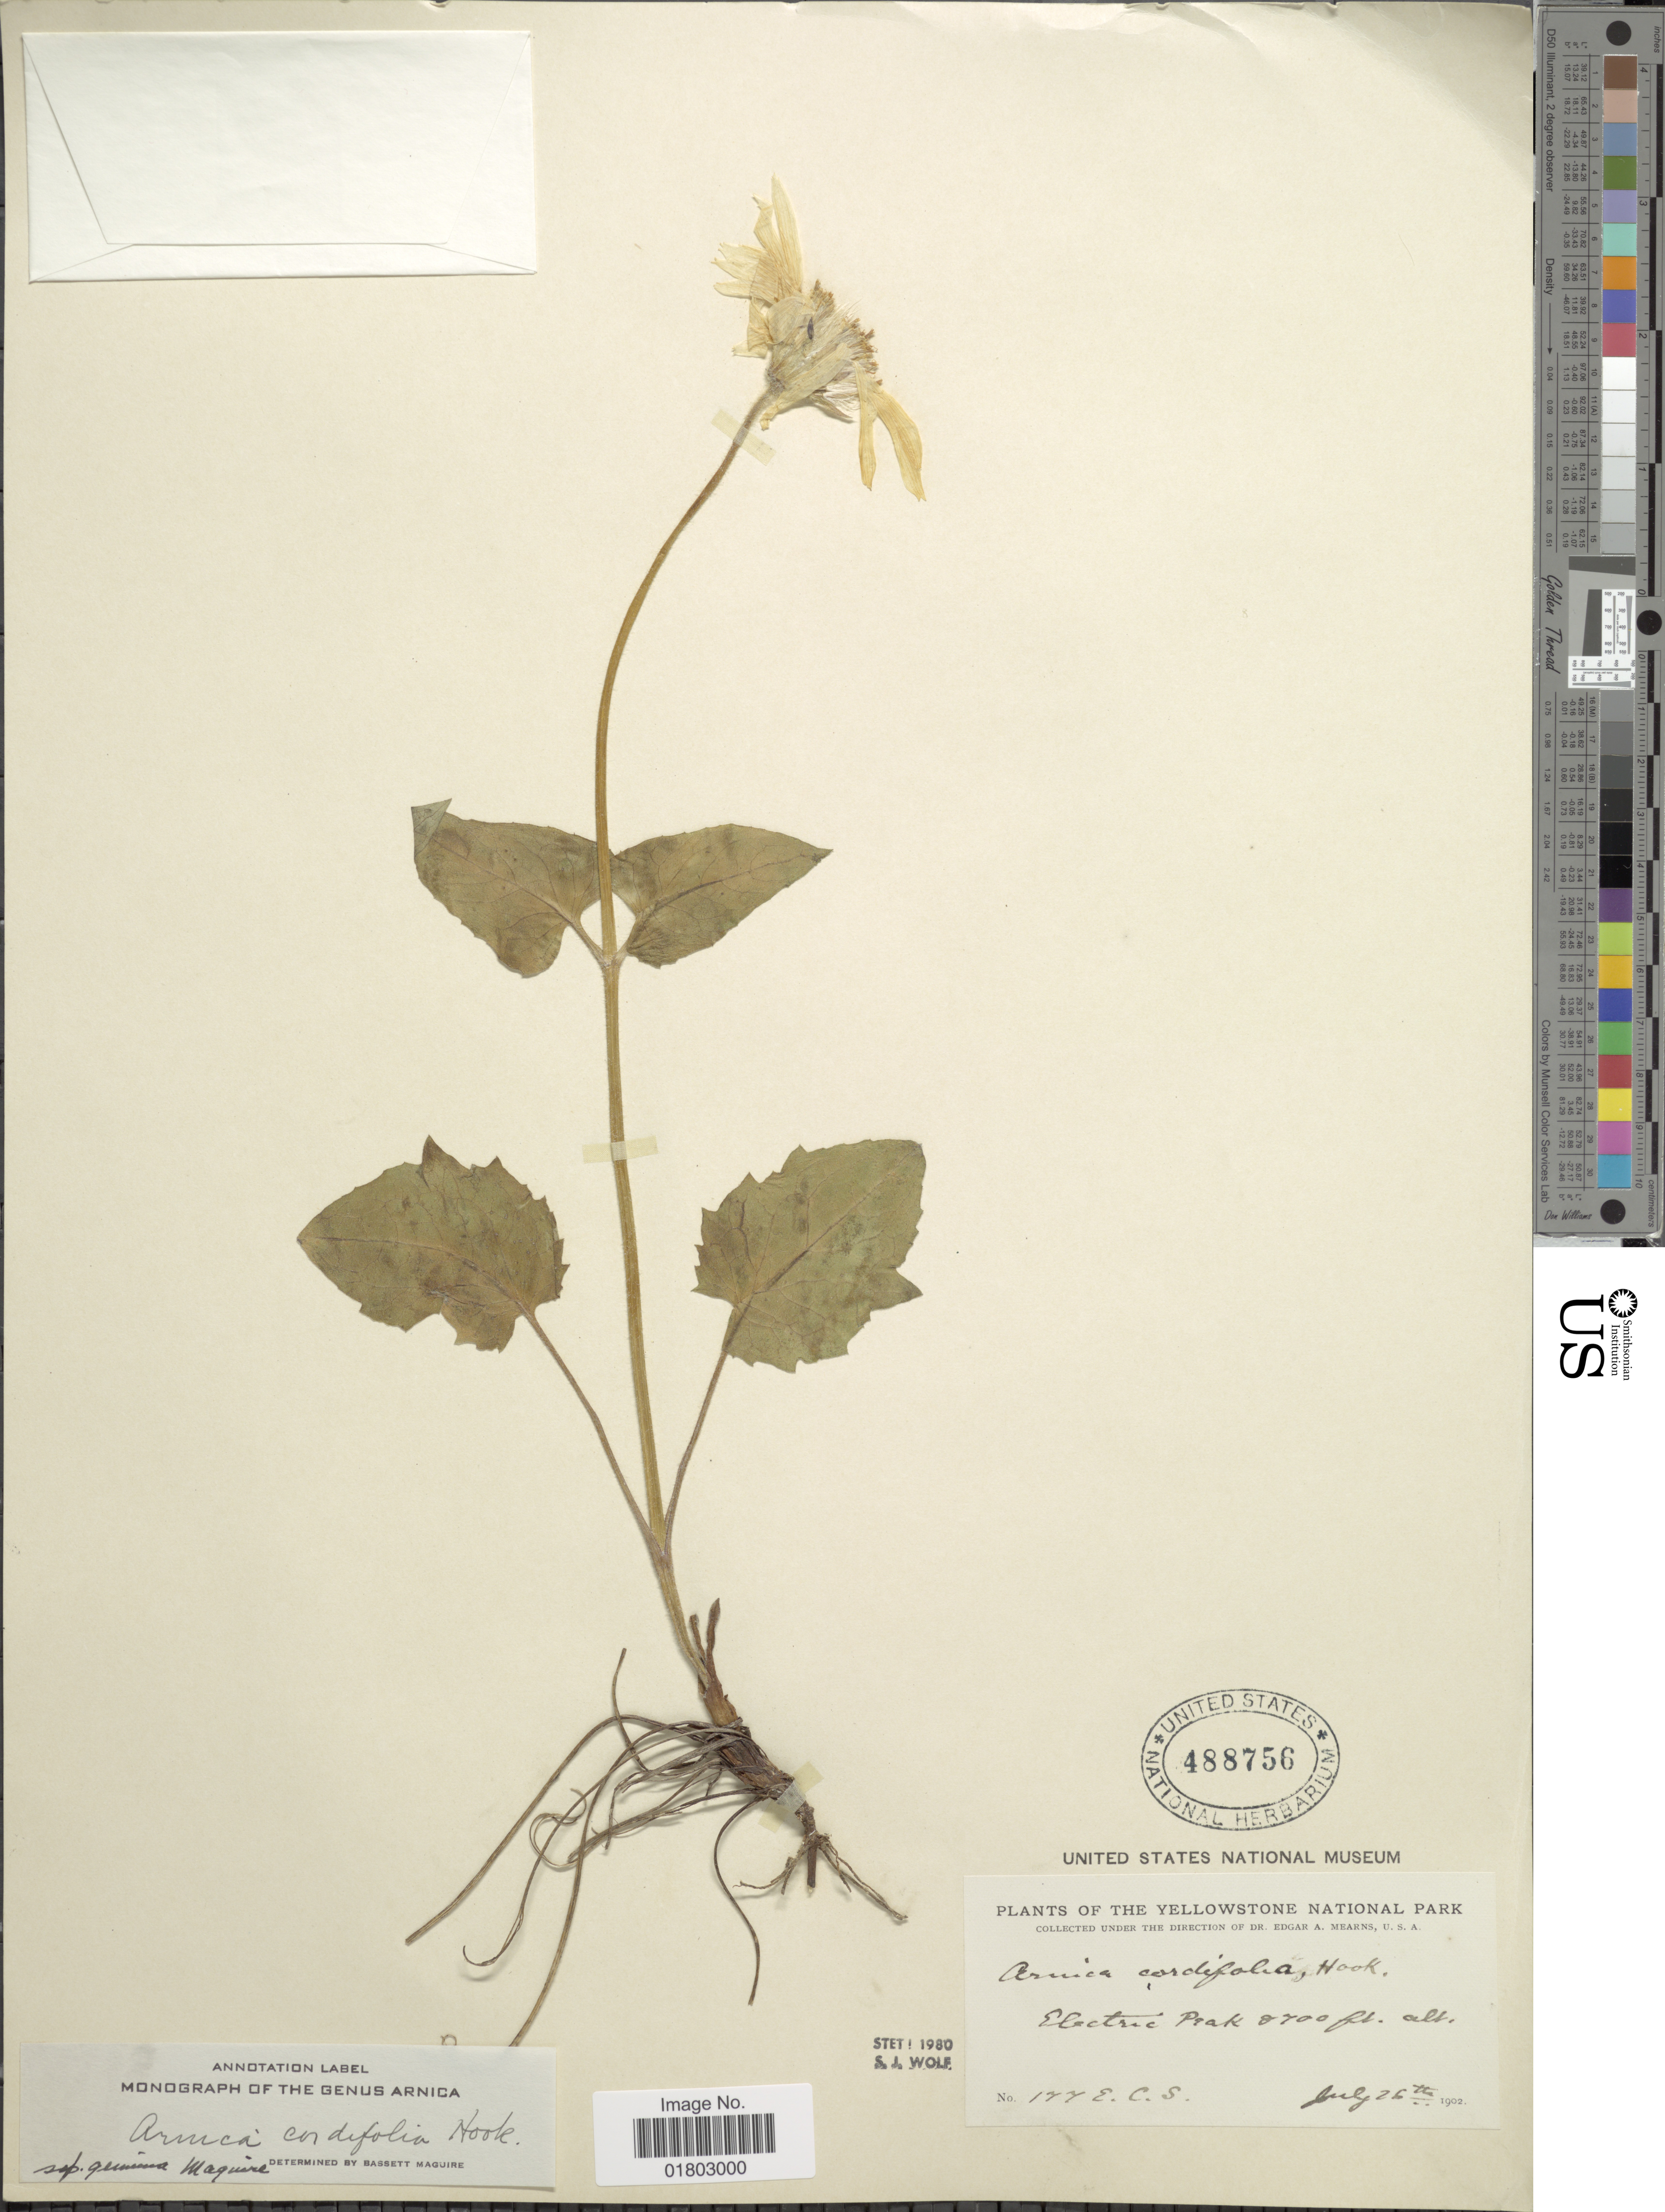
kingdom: Plantae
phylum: Tracheophyta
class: Magnoliopsida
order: Asterales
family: Asteraceae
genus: Arnica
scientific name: Arnica cordifolia subsp. genuina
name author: Maguire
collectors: E. C. Smith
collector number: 177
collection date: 1902-07-26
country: United States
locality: The Yellowstone National Park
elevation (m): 2652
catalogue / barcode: US 488756